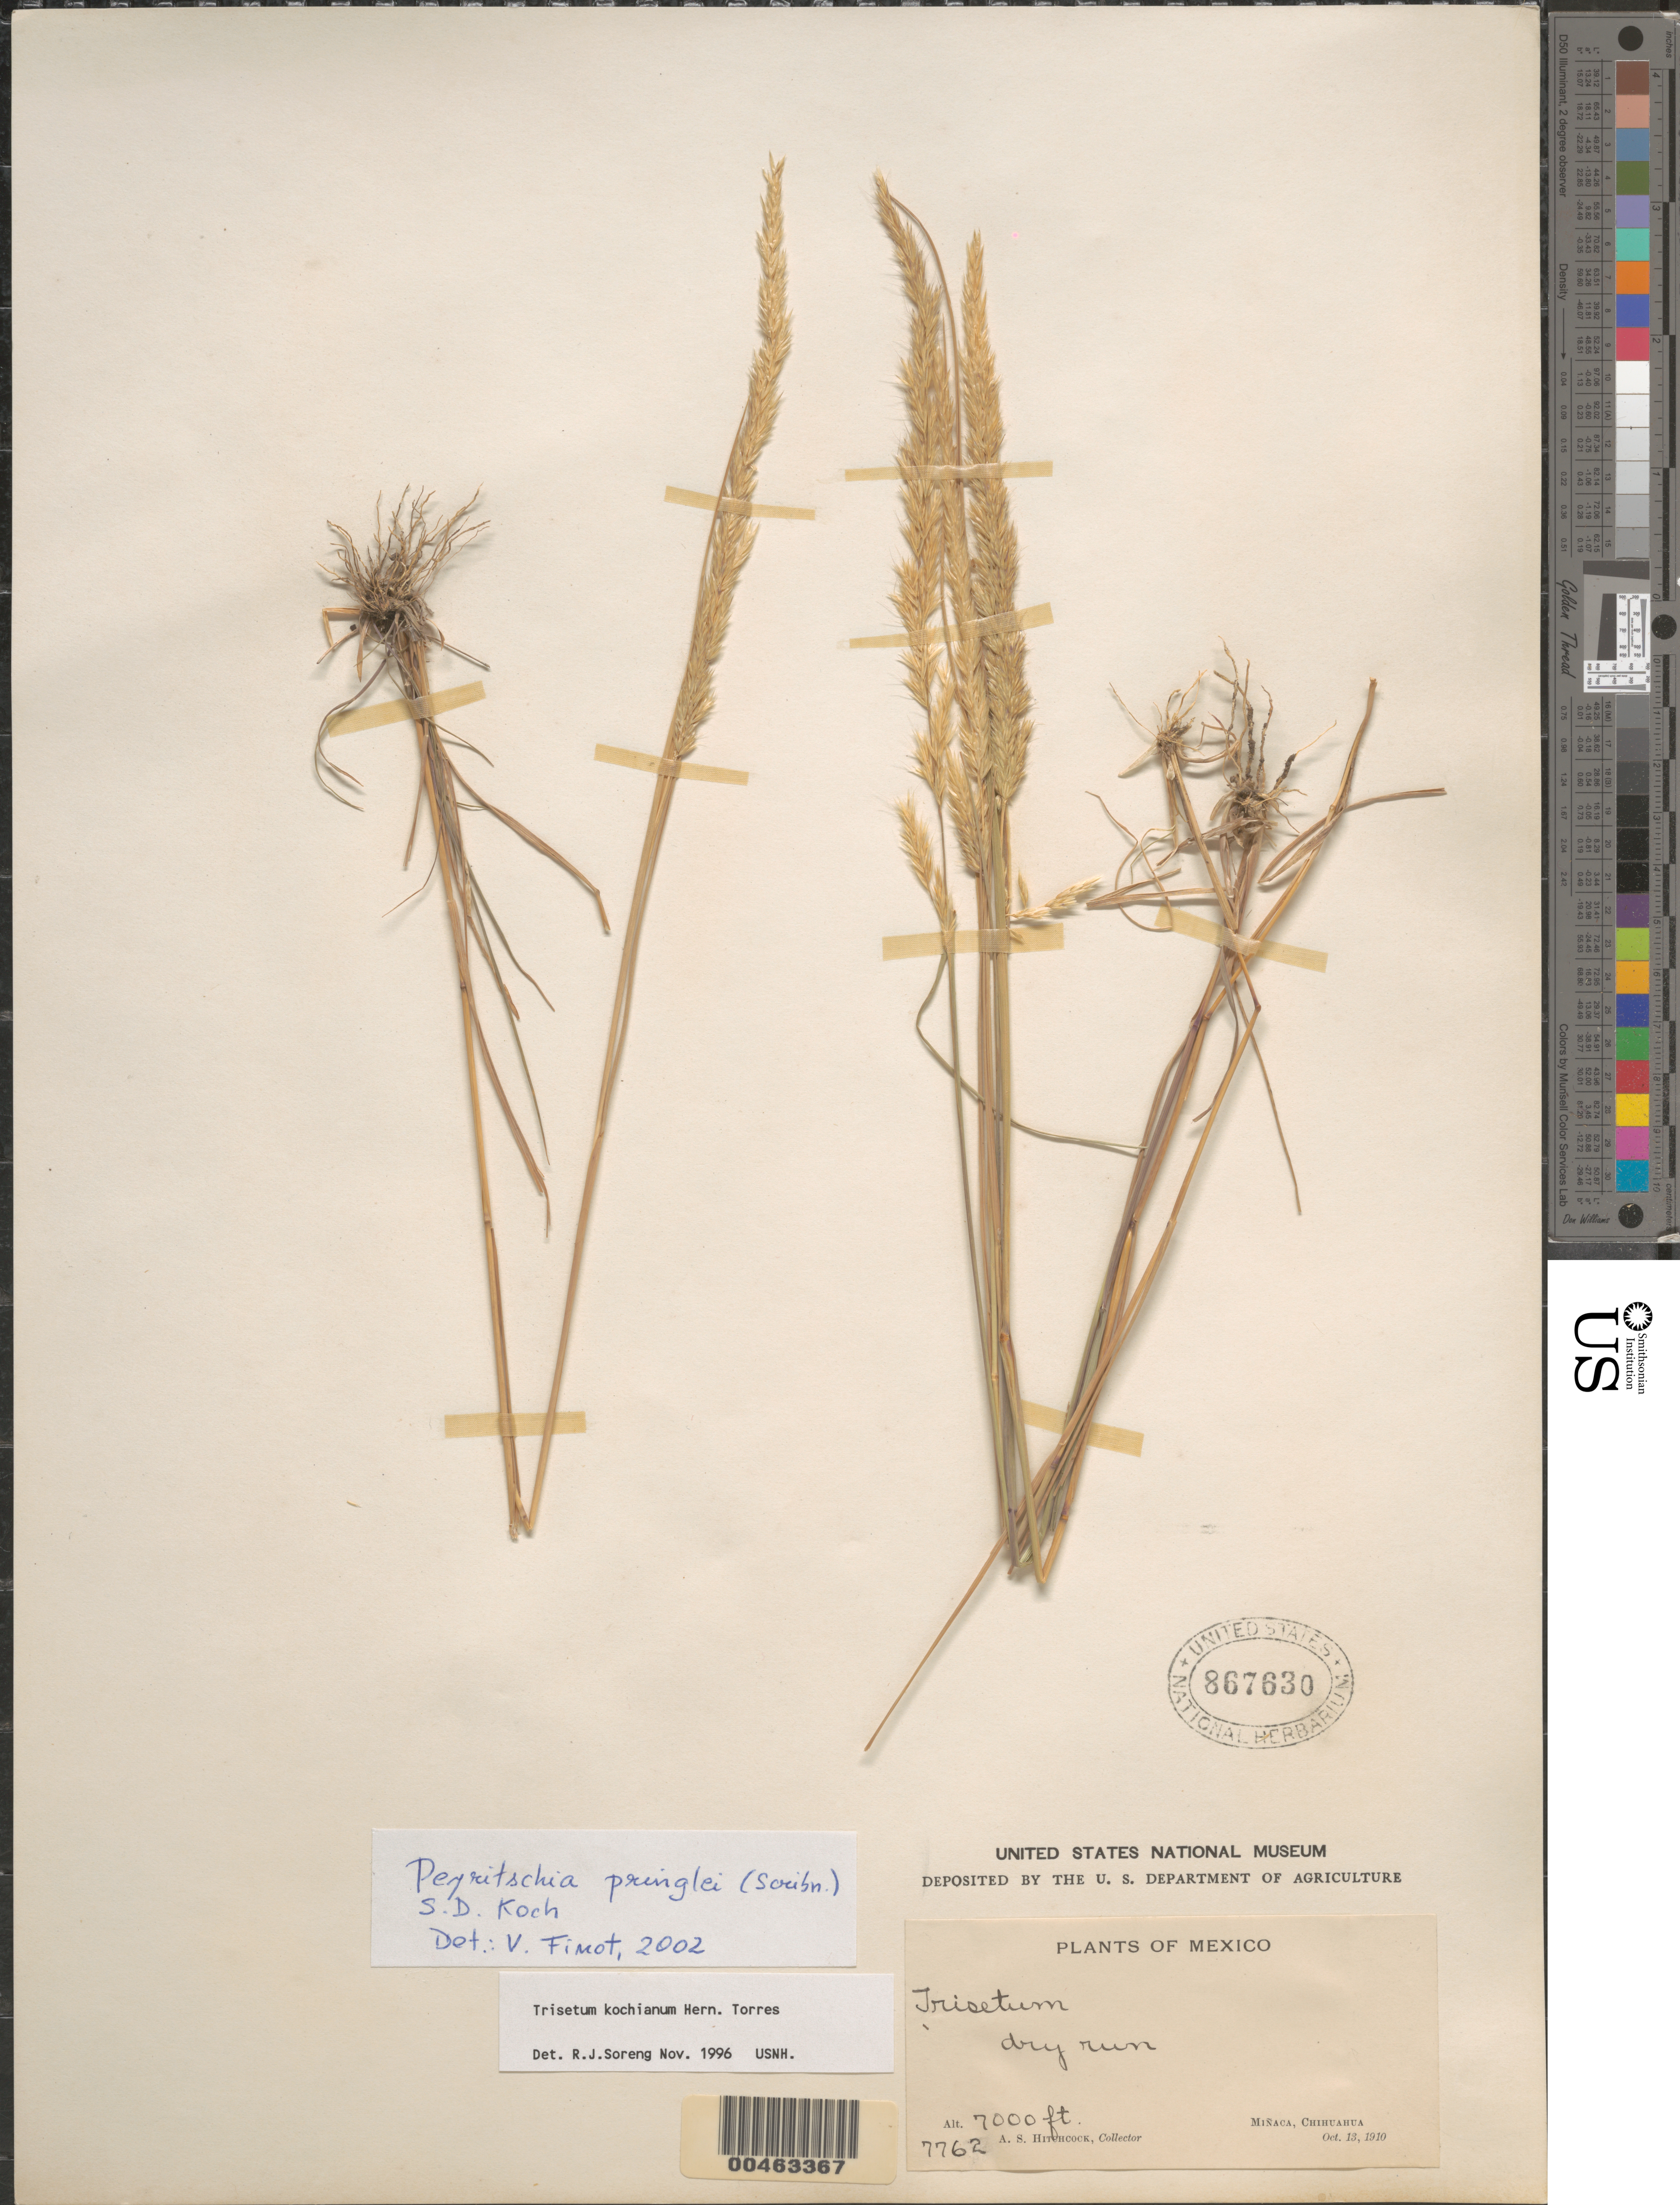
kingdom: Plantae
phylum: Tracheophyta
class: Liliopsida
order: Poales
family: Poaceae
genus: Peyritschia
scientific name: Peyritschia pringlei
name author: (Scribn.) S.D. Koch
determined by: Finot, V. L.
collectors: A. S. Hitchcock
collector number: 7762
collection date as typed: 13 Oct 1910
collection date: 1910-10-13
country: Mexico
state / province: Chihuahua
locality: Miñaca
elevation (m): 2134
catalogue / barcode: US 867630